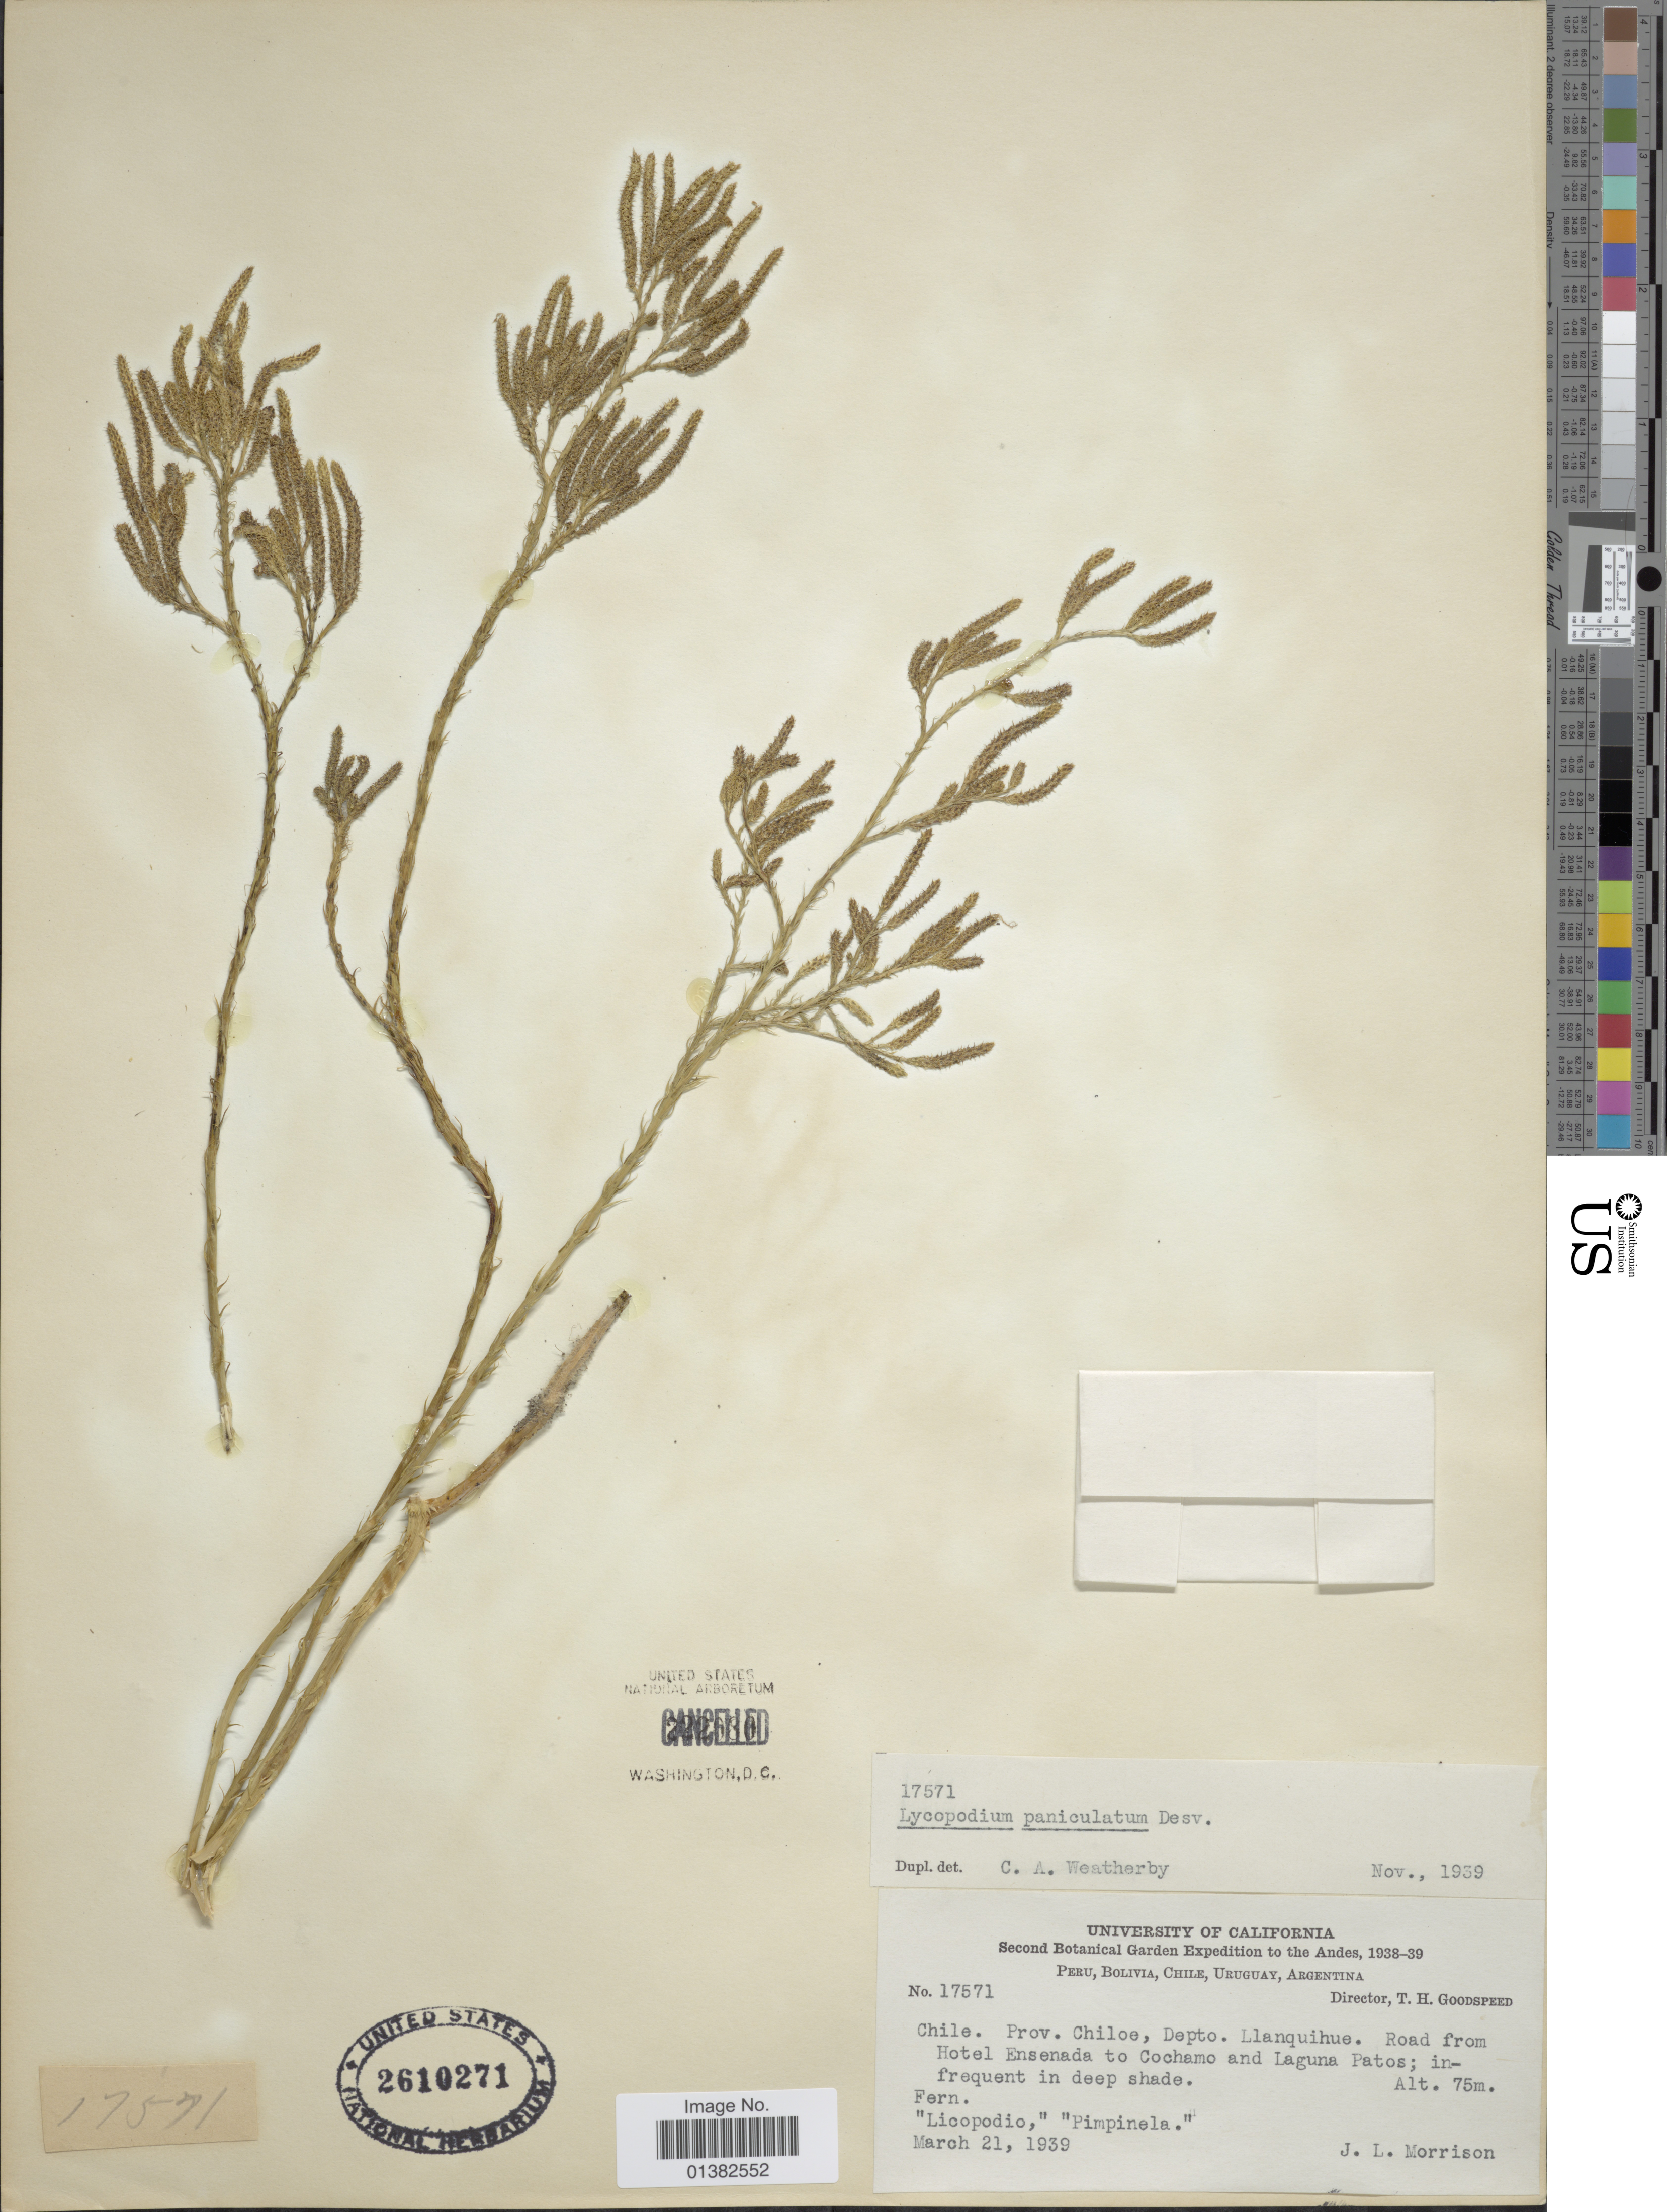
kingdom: Plantae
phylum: Tracheophyta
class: Lycopodiopsida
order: Lycopodiales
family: Lycopodiaceae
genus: Austrolycopodium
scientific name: Austrolycopodium paniculatum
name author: (Poir.) Holub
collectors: J. L. Morrison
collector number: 17571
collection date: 1939-03-21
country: Chile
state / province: Arica y Parinacota (XV)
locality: Depto. Llanquihue. Road from Hotel Ensenada to Cochamo and Laguna Patos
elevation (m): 75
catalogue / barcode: US 2610271